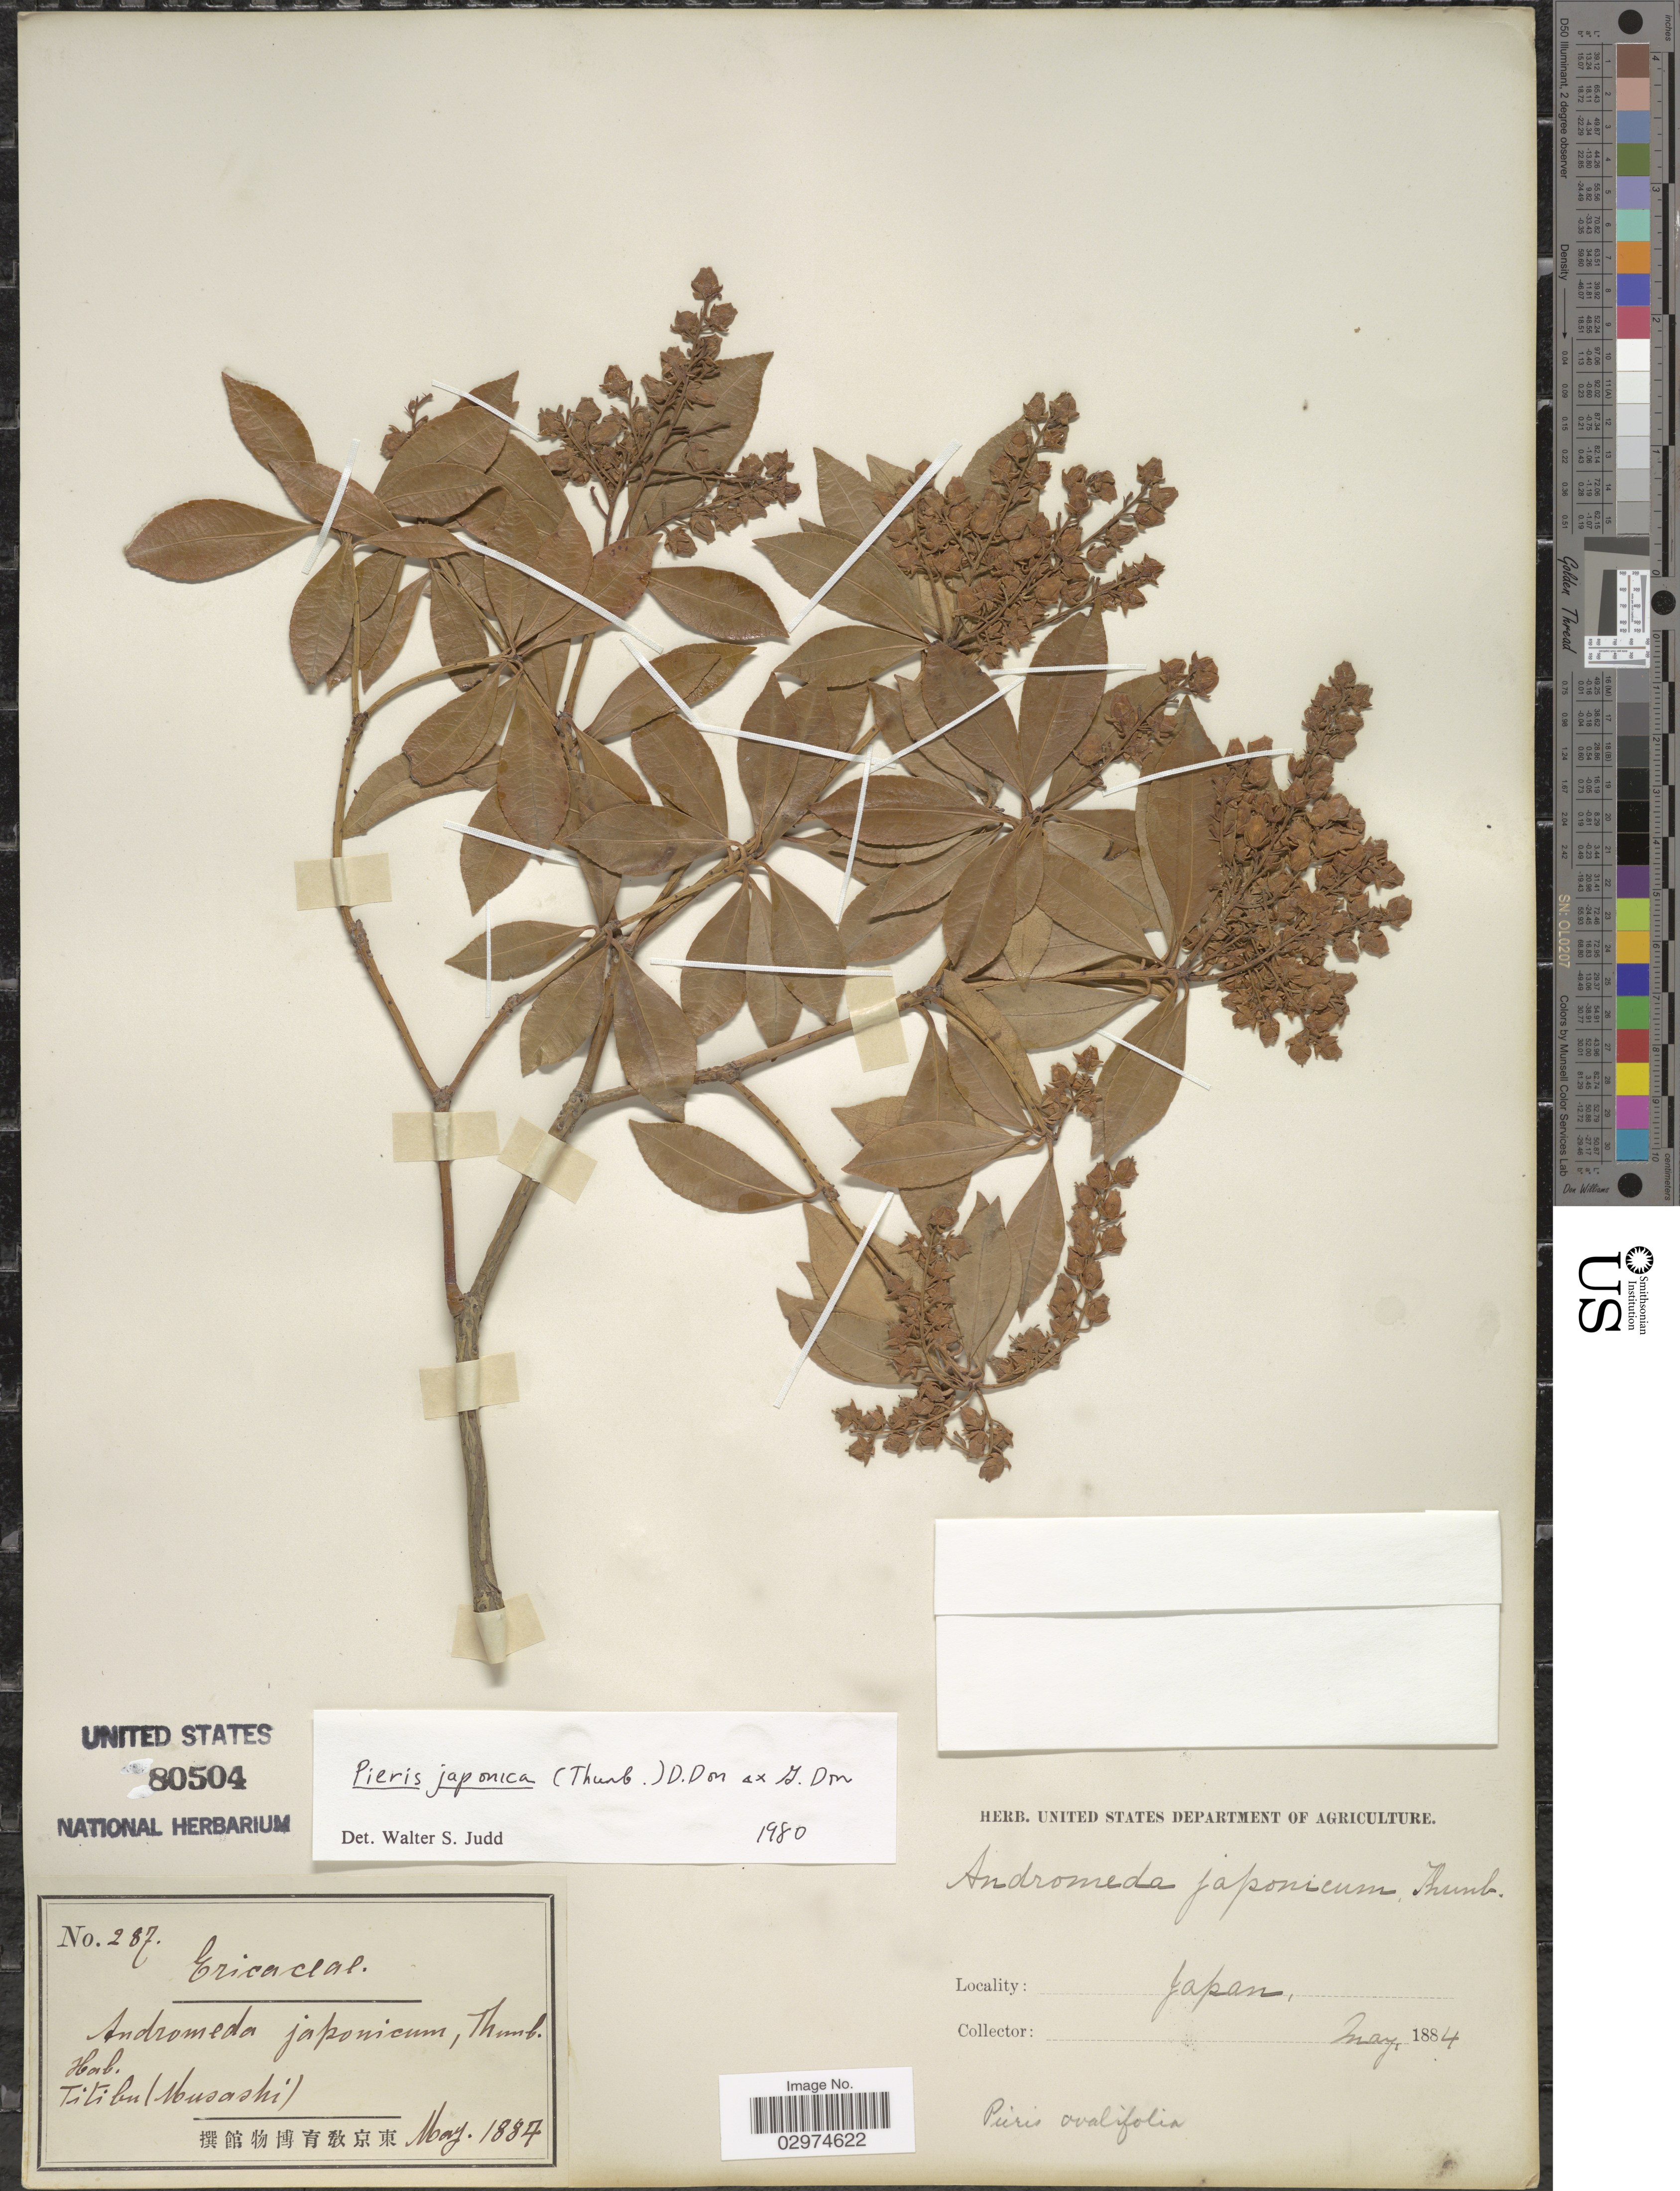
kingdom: Plantae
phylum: Tracheophyta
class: Magnoliopsida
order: Ericales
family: Ericaceae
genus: Pieris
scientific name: Pieris japonica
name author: (Thunb.) D. Don ex G. Don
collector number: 287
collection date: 1887-05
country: Japan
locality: Titibu (Musashi).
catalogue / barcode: US 80504